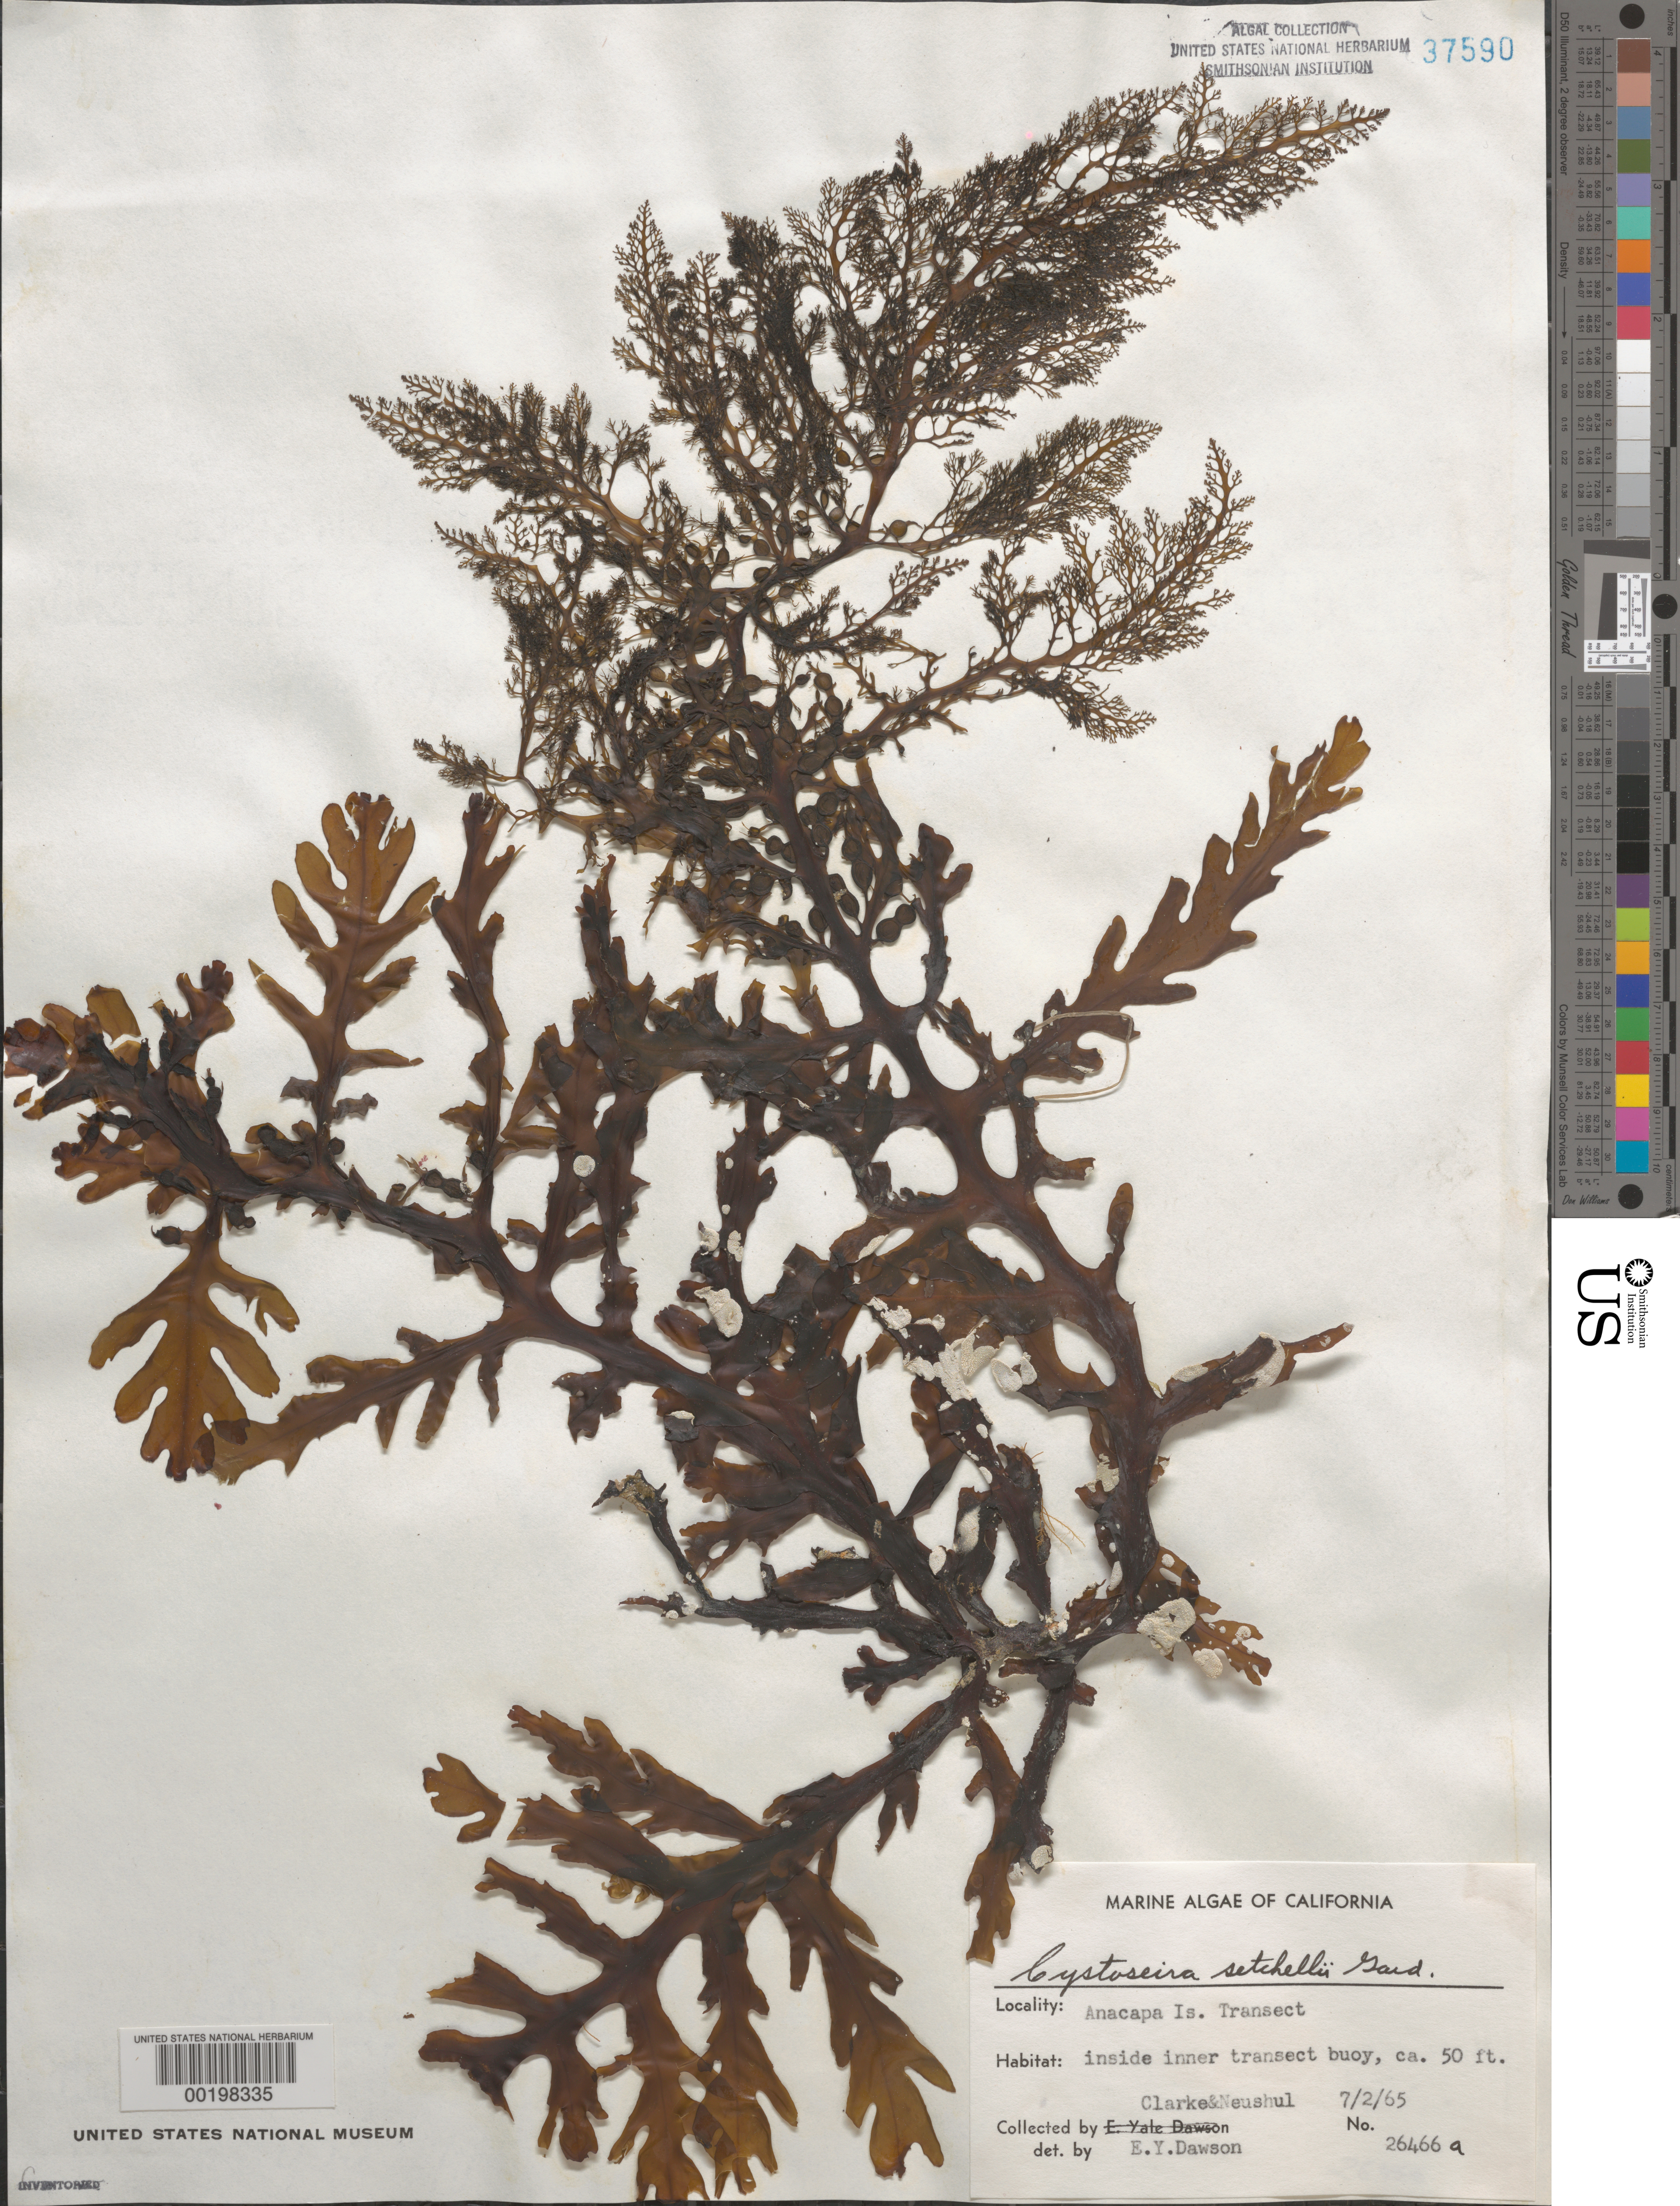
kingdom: Chromista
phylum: Ochrophyta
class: Phaeophyceae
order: Fucales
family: Sargassaceae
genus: Cystoseira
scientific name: Cystoseira setchellii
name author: N.L. Gardner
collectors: W. Clarke & M. Neushul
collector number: EYD 26466a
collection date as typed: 02 Jul 1965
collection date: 1965-07-02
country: United States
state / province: California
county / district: Ventura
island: Anacapa Island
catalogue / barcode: US 37590